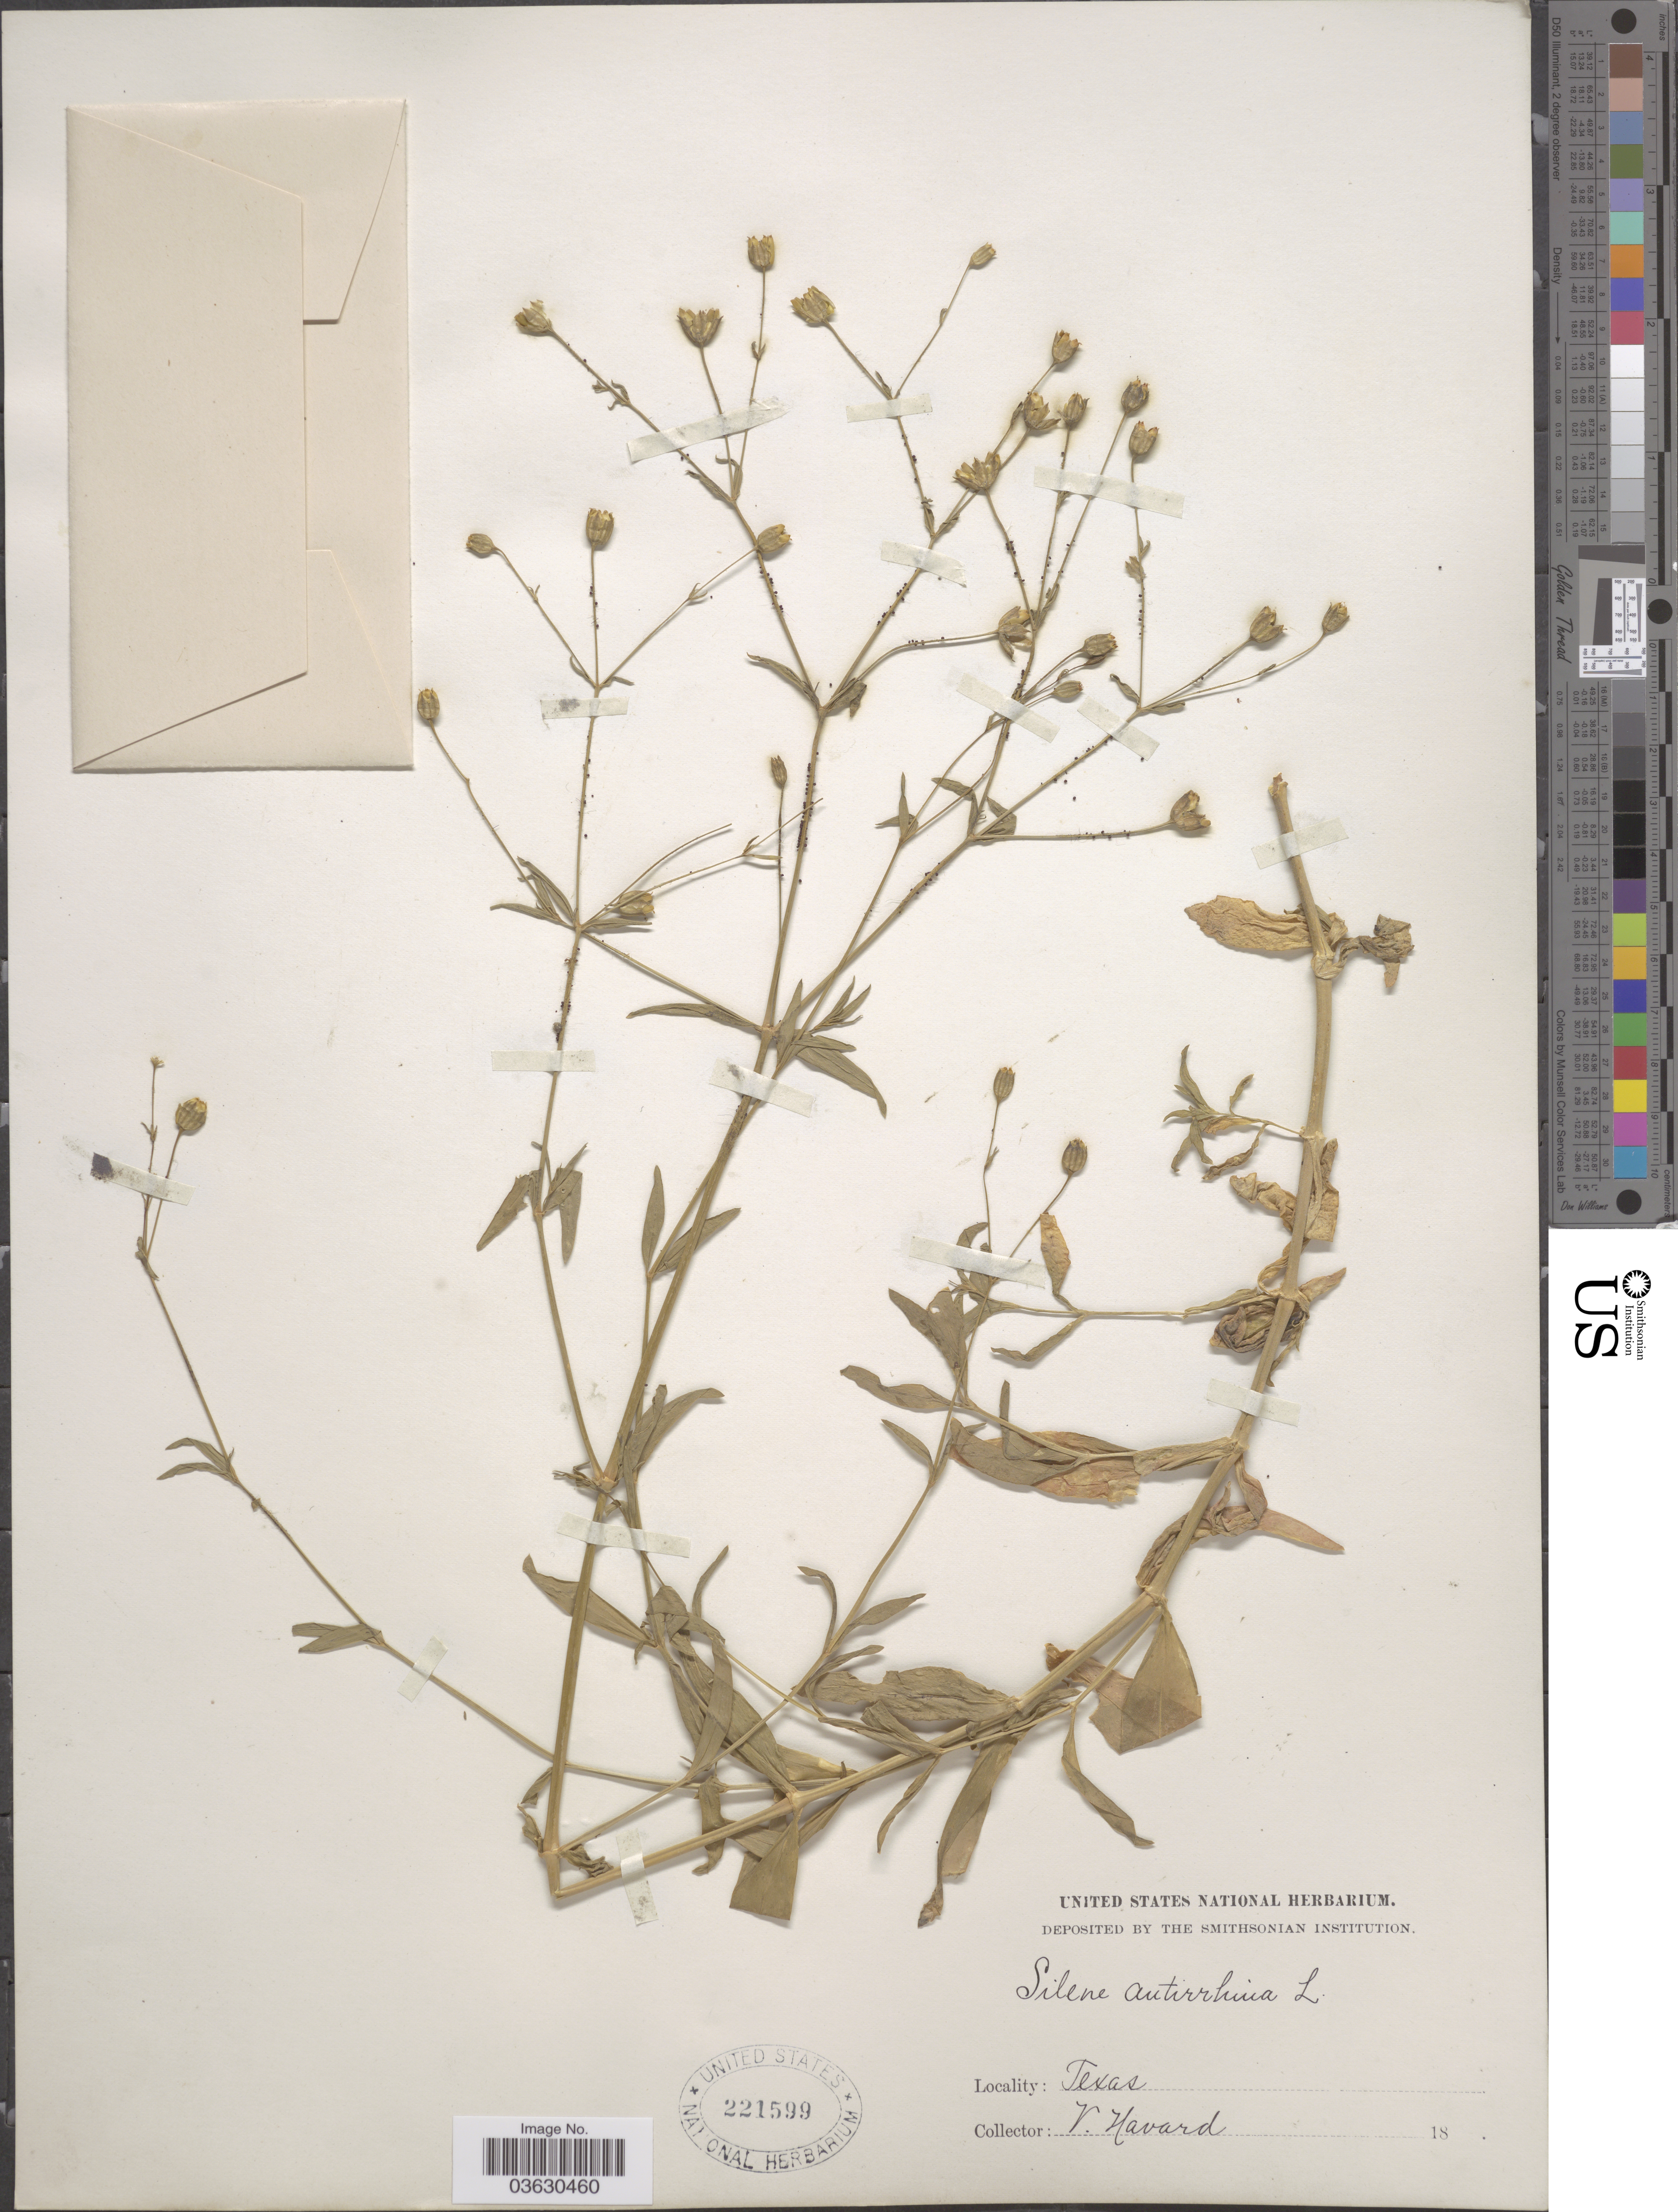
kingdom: Plantae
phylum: Tracheophyta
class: Magnoliopsida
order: Caryophyllales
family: Caryophyllaceae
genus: Silene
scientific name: Silene antirrhina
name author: L.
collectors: V. Havard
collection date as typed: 18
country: United States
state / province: Texas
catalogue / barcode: US 221599